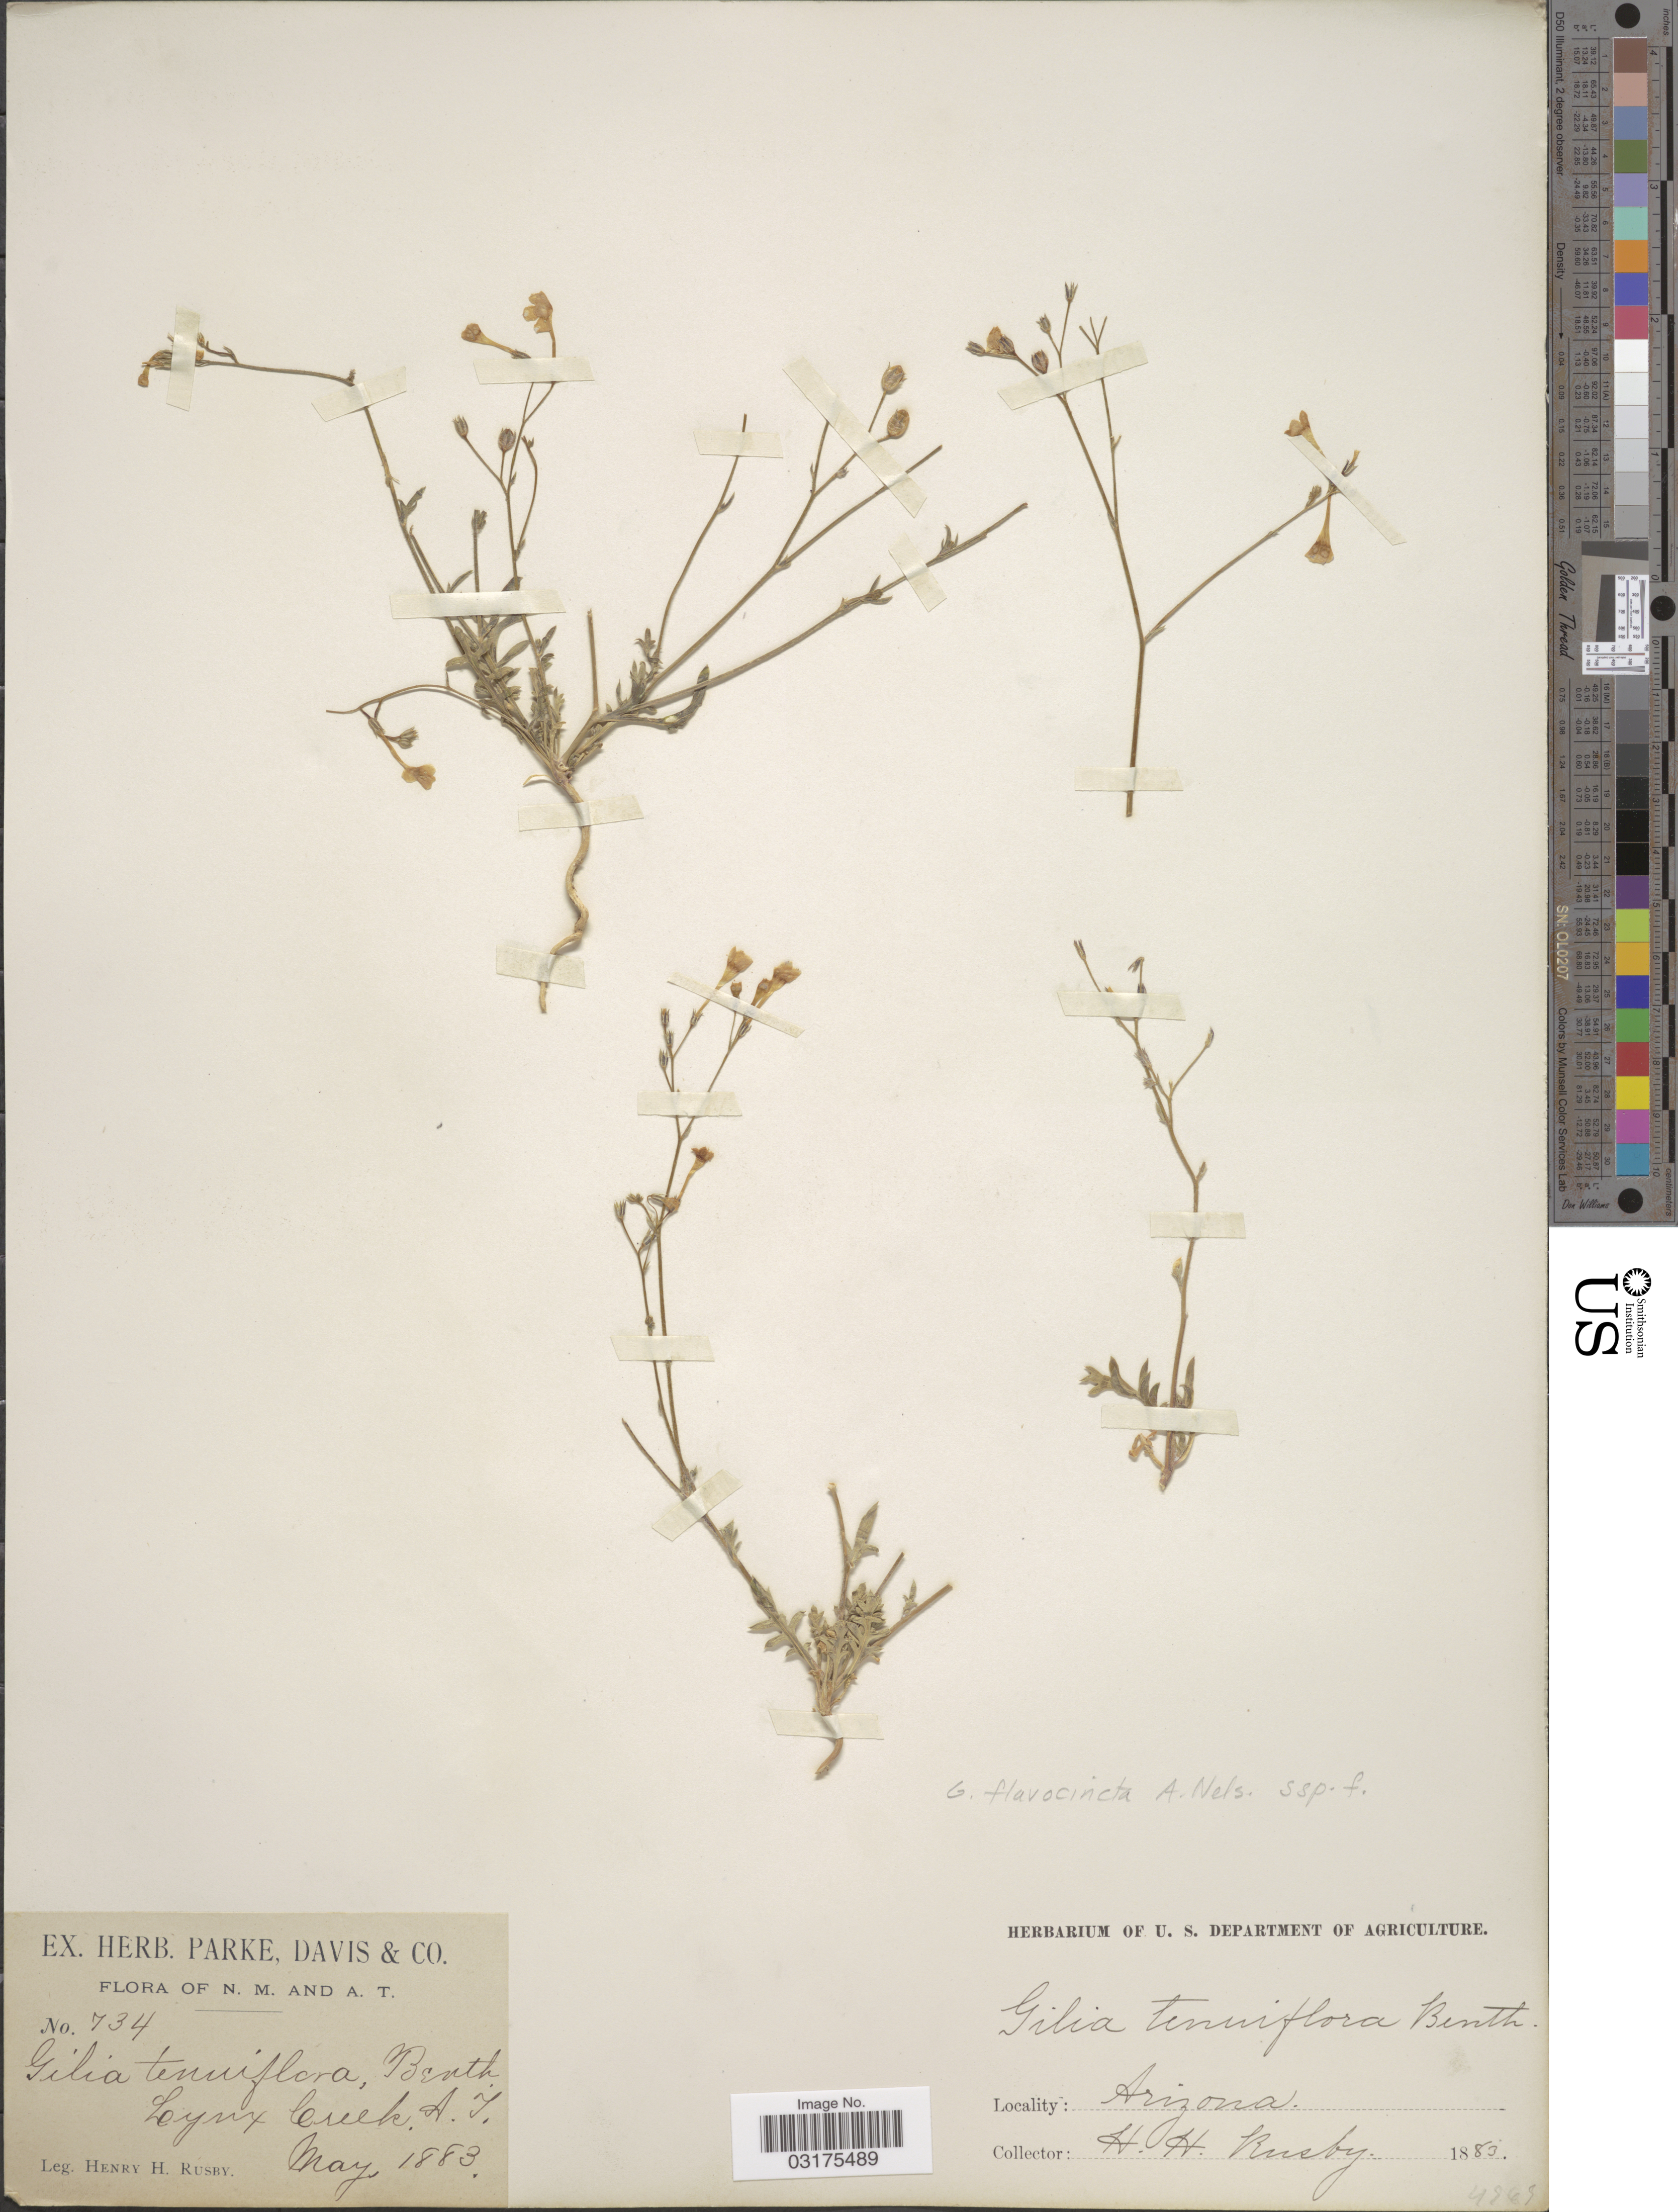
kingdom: Plantae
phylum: Tracheophyta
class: Magnoliopsida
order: Ericales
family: Polemoniaceae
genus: Gilia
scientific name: Gilia flavocincta subsp. flavocincta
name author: A. Nelson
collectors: H. H. Rusby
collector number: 734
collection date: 1883-05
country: United States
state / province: Arizona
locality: Lynx Creek, A.T.